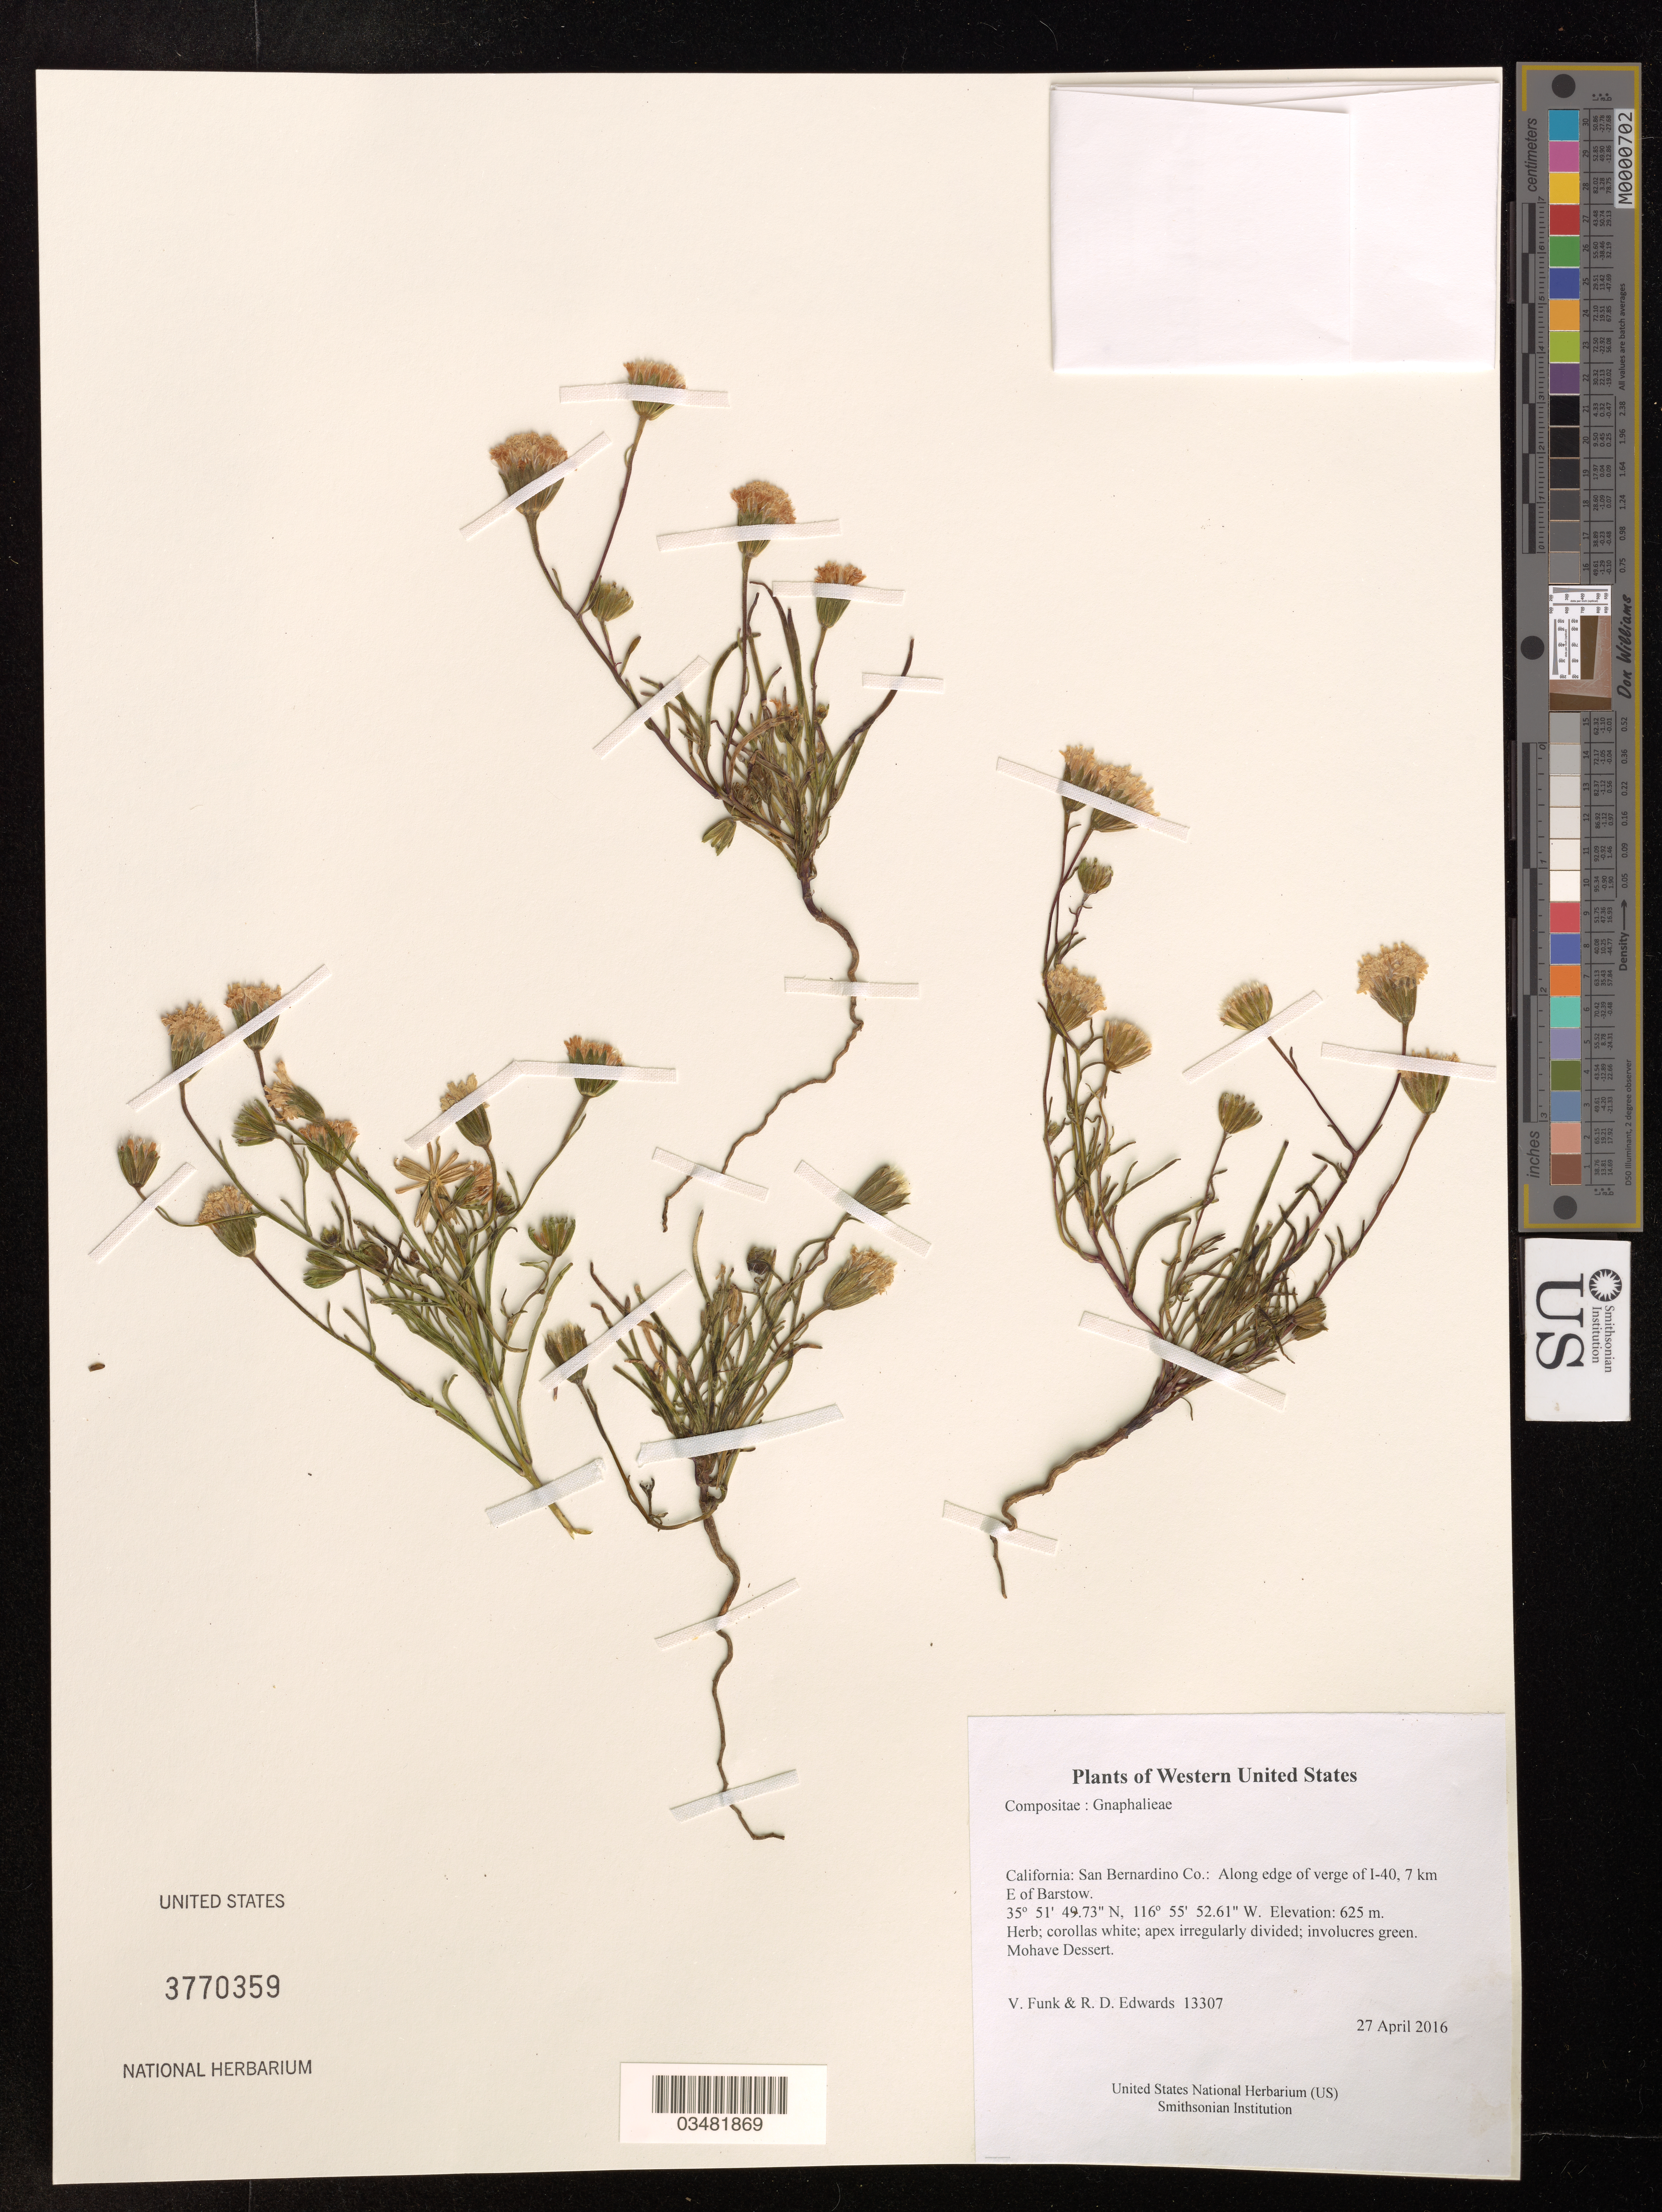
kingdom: Plantae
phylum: Tracheophyta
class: Magnoliopsida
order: Asterales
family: Asteraceae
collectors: R.D. Edwards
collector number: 13307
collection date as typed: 27 April 2016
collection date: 2016-04-27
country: United States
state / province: California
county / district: San Bernardino Co.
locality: Along edge of verge of I-40, 7 km E of Barstow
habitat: Mohave Dessert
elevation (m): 625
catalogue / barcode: US 3770359